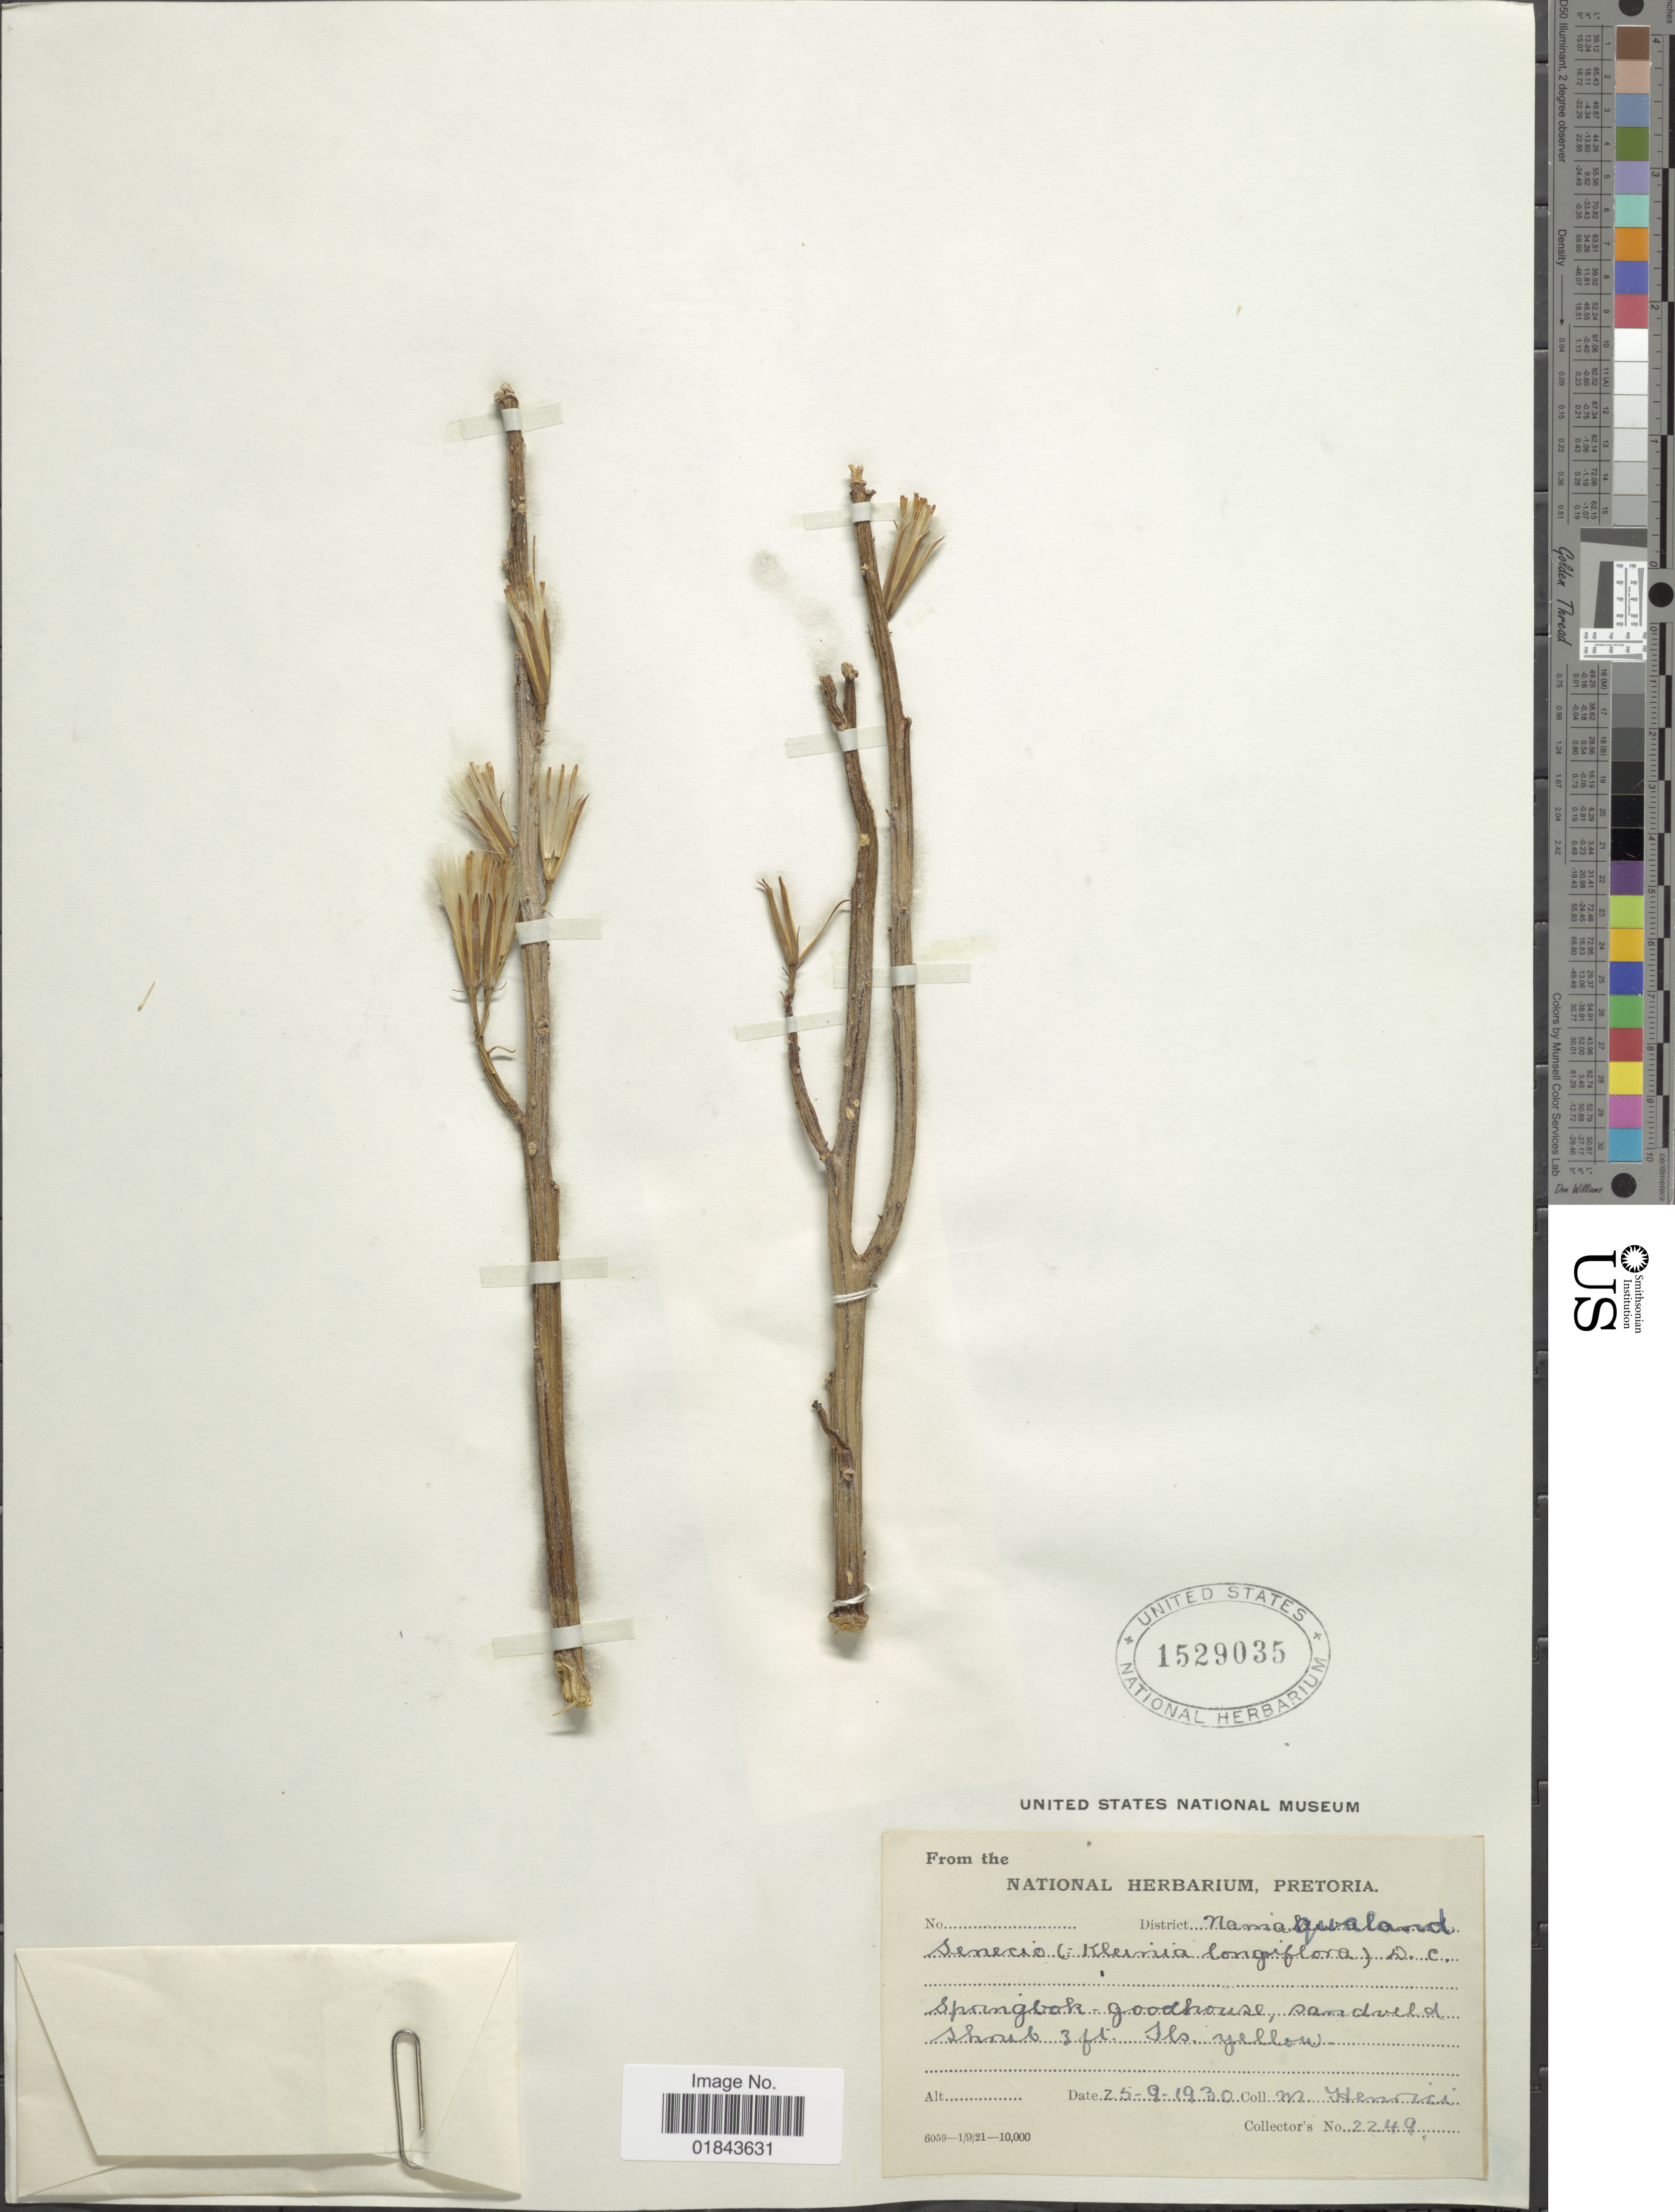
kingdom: Plantae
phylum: Tracheophyta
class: Magnoliopsida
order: Asterales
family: Asteraceae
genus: Kleinia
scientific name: Kleinia longiflora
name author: DC.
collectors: M. Henrici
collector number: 2249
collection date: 1930-09-25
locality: Pretoria, District Namiaqualand [interpreted]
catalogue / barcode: US 1529035